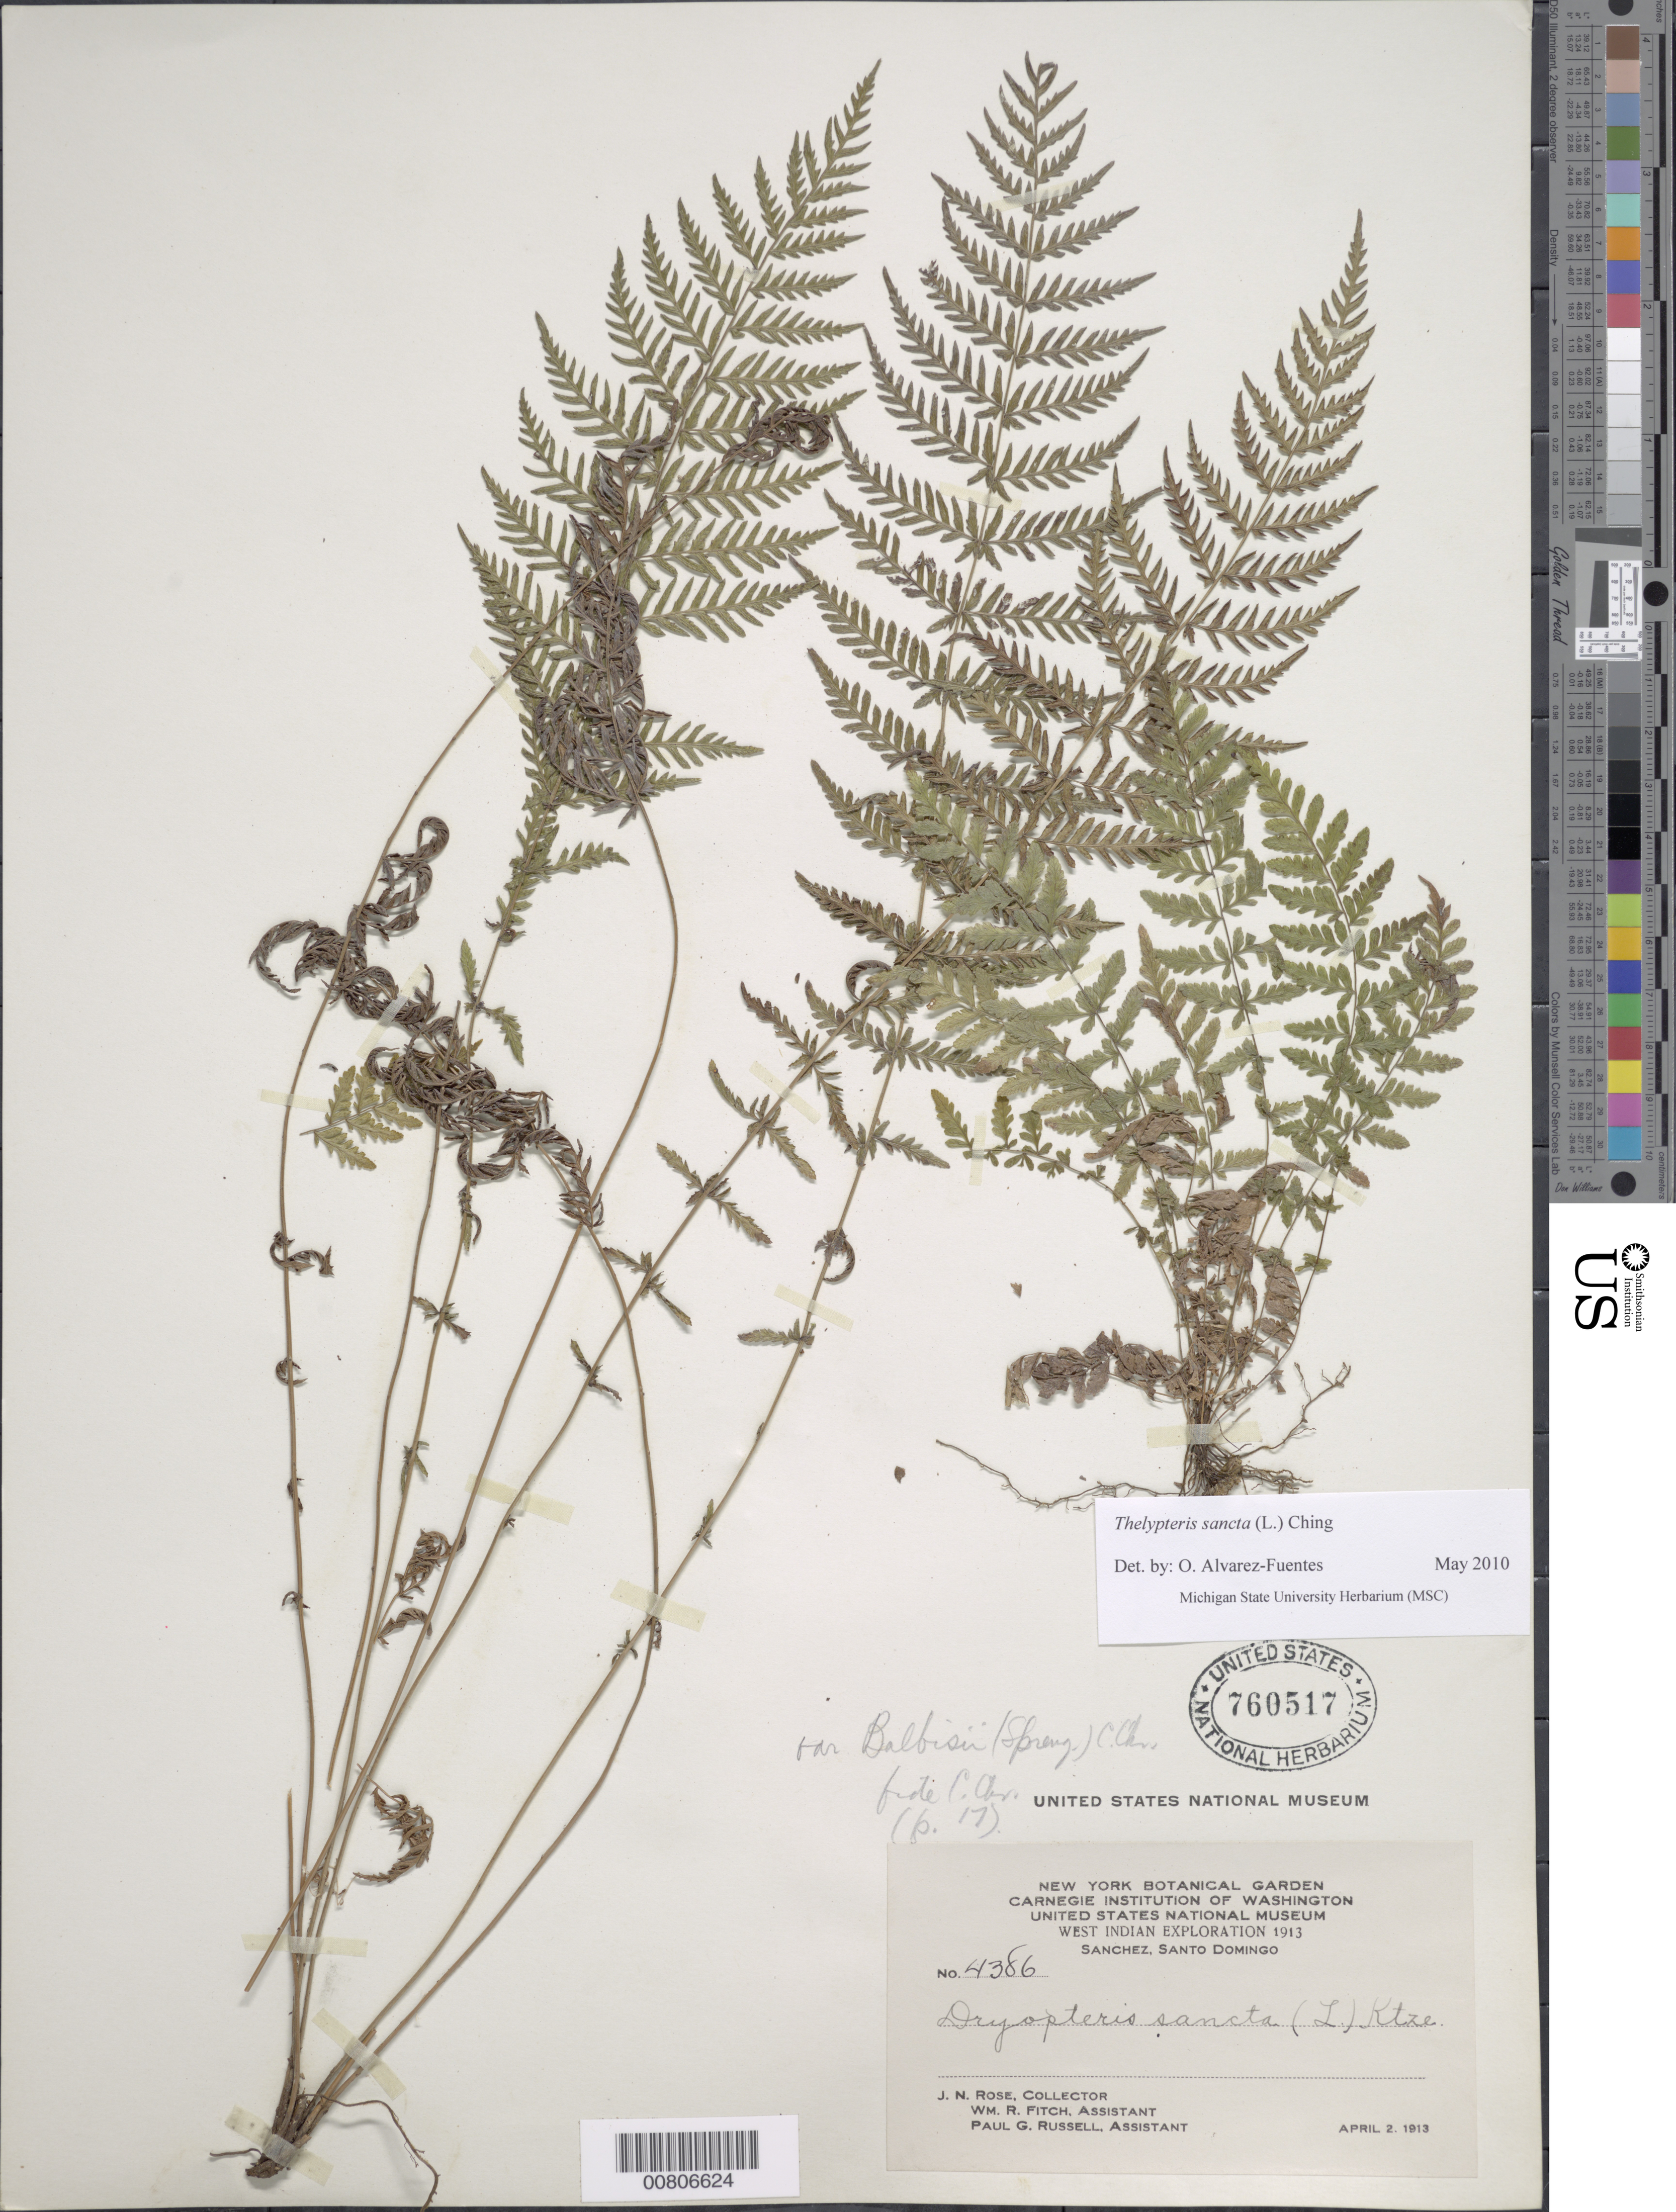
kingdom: Plantae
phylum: Tracheophyta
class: Polypodiopsida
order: Polypodiales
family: Thelypteridaceae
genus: Amauropelta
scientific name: Amauropelta sancta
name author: (L.) Pic. Serm.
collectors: J. N. Rose, W. R. Fitch & P. G. Russell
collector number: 4386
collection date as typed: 02 Apr 1913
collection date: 1913-04-02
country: Dominican Republic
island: Hispaniola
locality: Sanchez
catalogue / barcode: US 760517